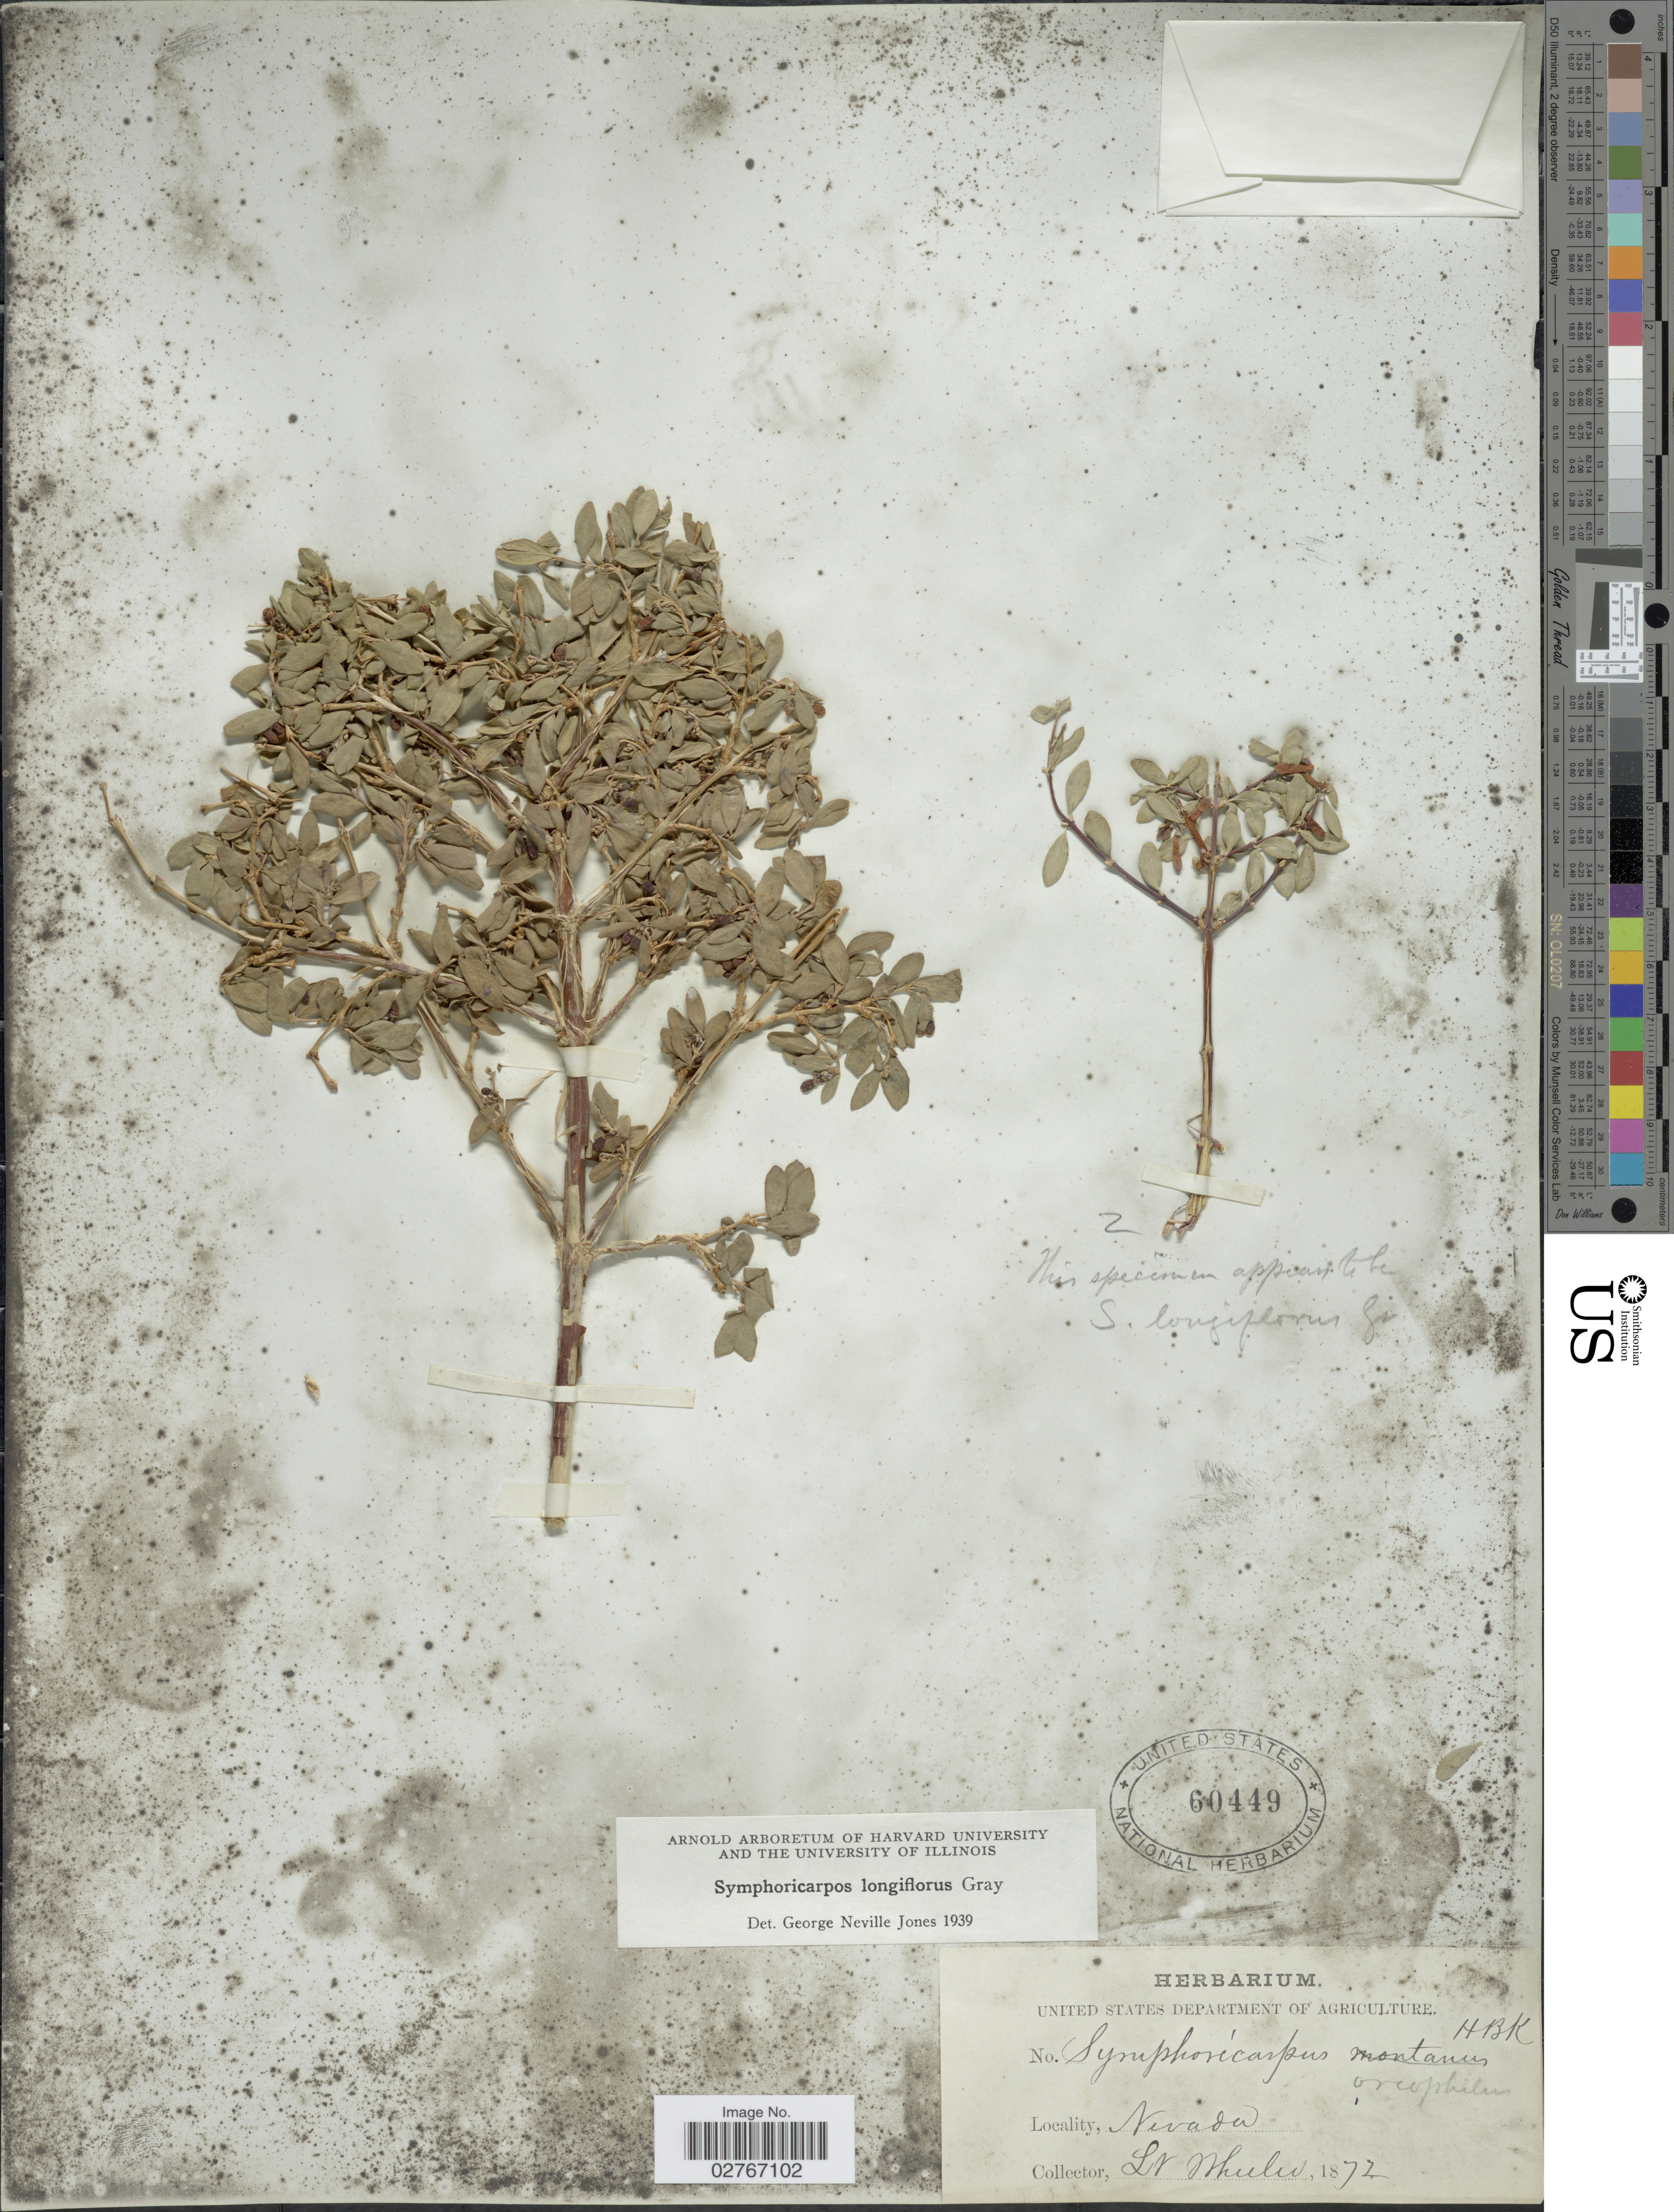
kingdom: Plantae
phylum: Tracheophyta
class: Magnoliopsida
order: Dipsacales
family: Caprifoliaceae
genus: Symphoricarpos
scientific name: Symphoricarpos longiflorus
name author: A. Gray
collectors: Wheeler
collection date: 1872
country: United States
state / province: Nevada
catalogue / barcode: US 60449